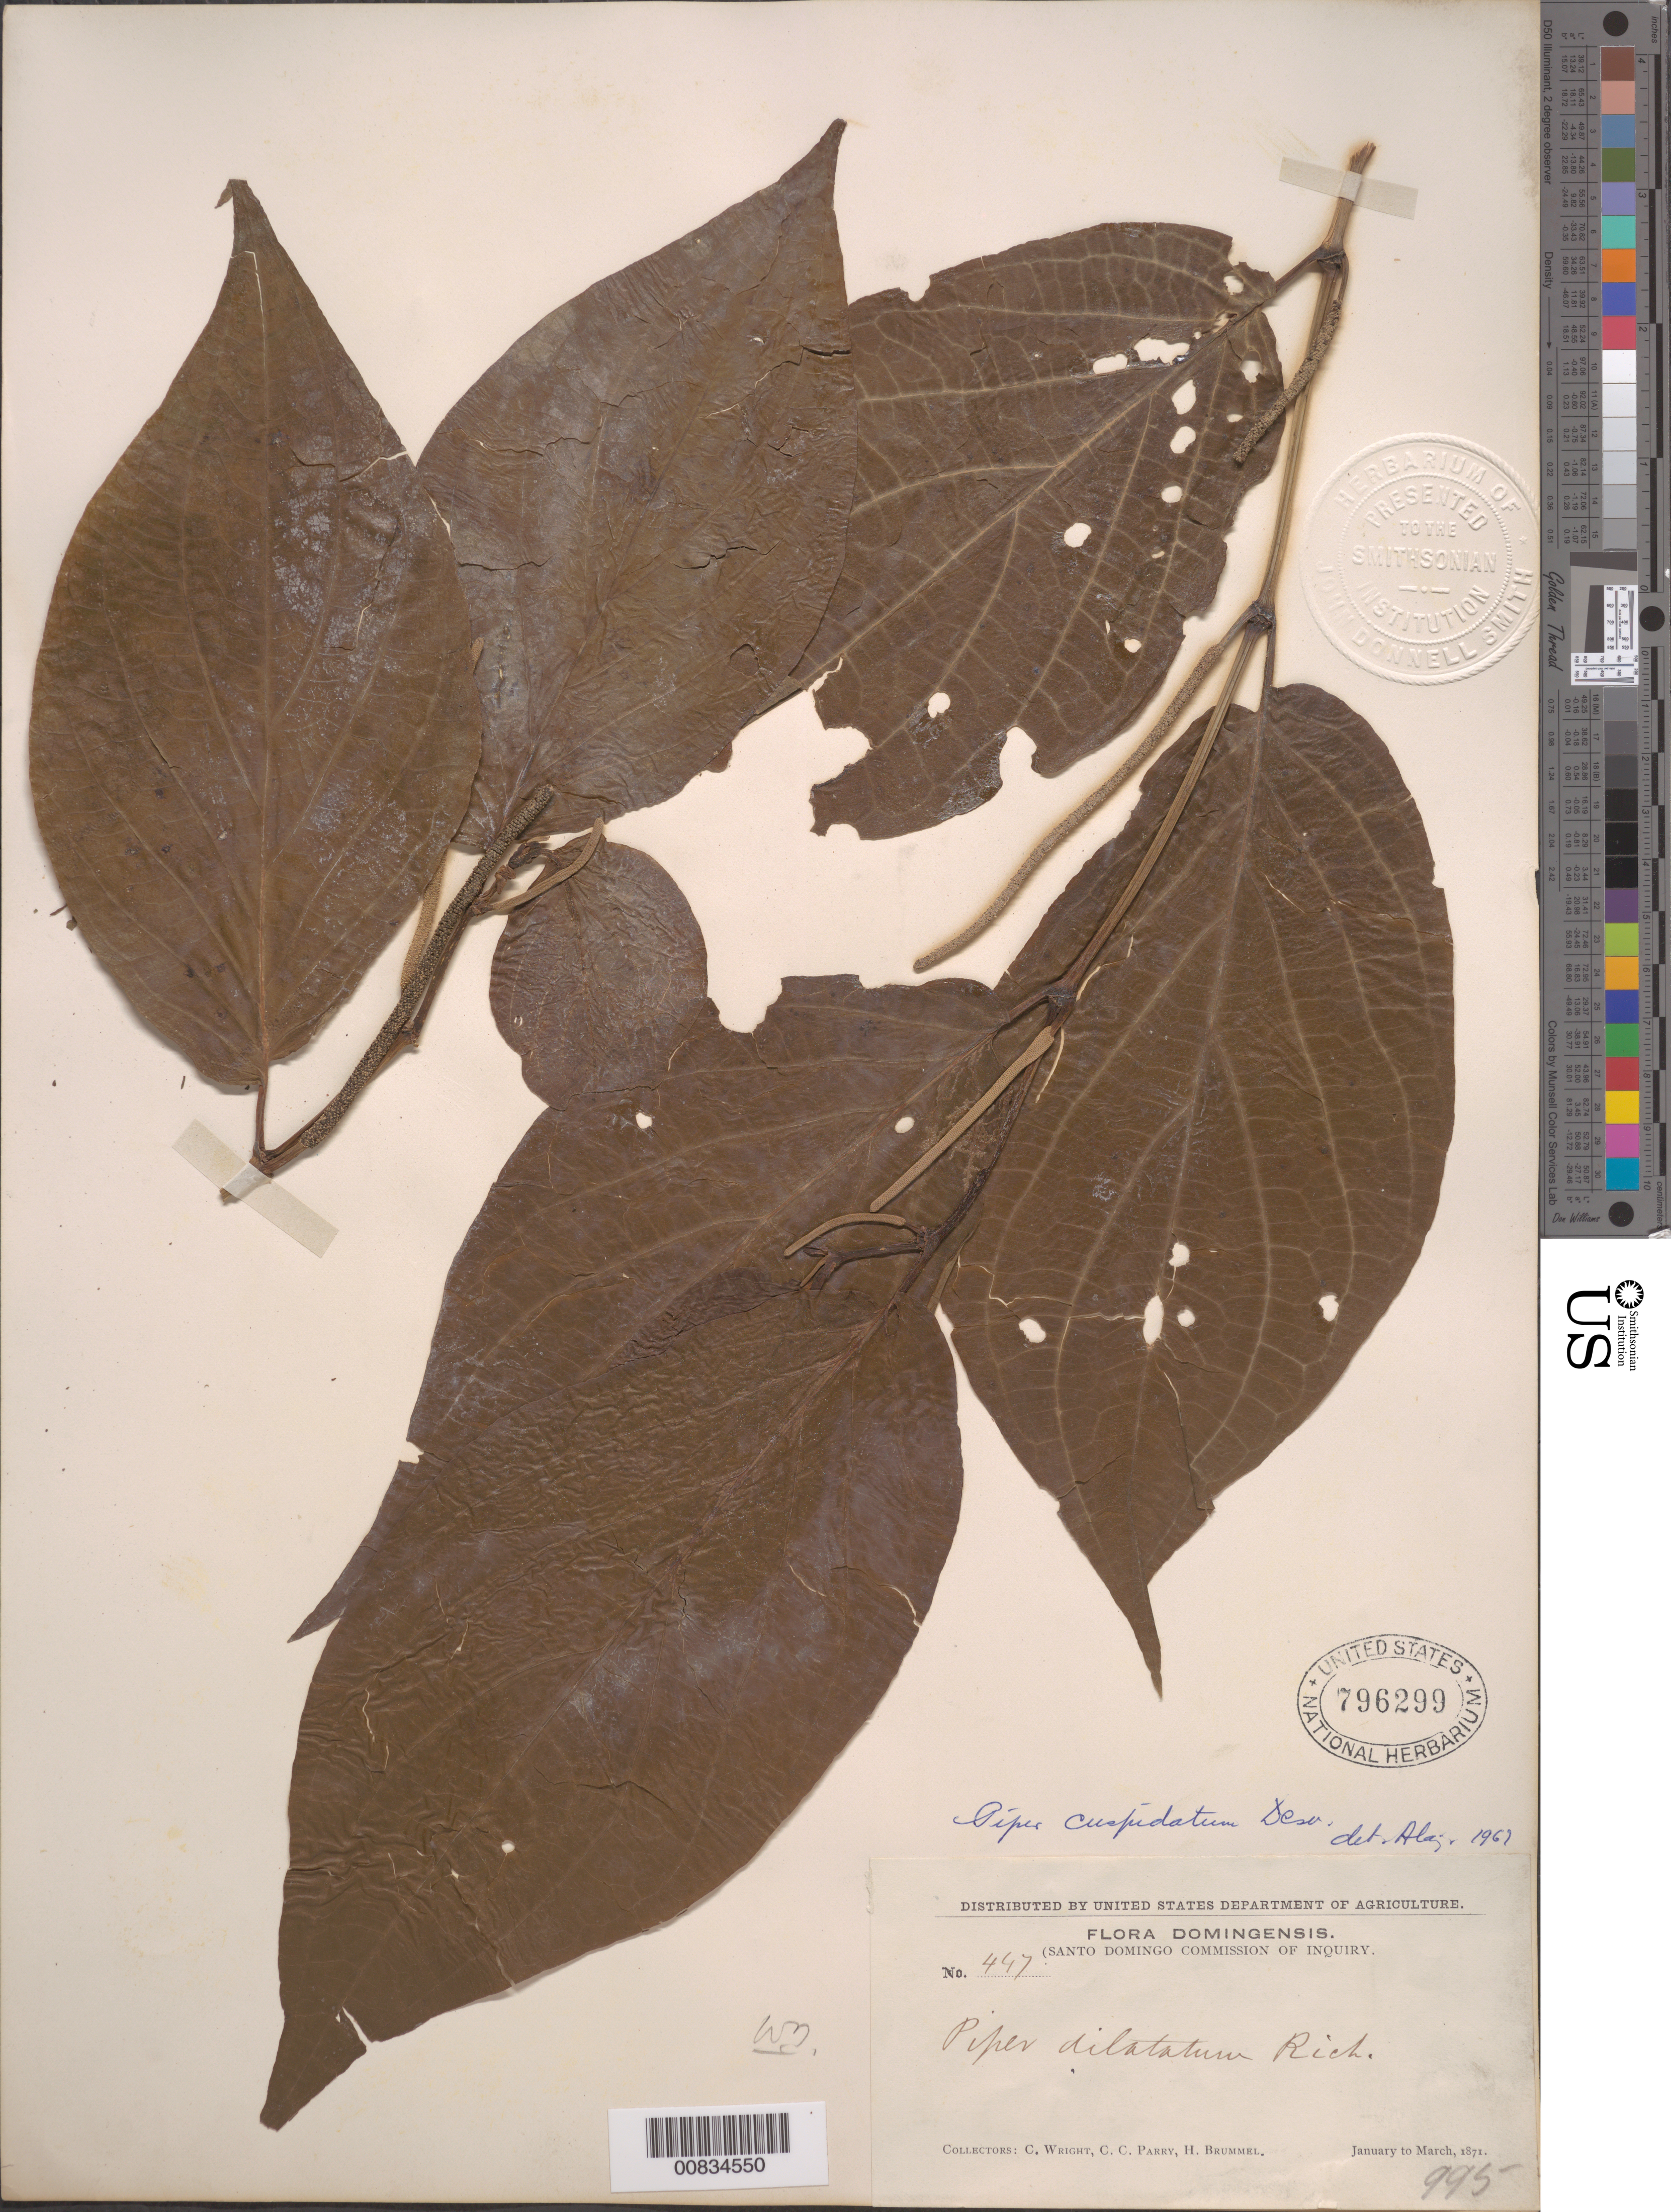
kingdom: Plantae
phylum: Tracheophyta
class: Magnoliopsida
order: Piperales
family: Piperaceae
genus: Piper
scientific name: Piper cuspidatum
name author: Desv. ex Ham.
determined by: Liogier, Alain H.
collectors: C. Wright, C. C. Parry & H. Brummel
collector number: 447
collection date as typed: Jan 1871 to -- Mar 1871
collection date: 1871-01/1871-03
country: Dominican Republic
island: Hispaniola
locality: Dominican Republic.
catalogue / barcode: US 796299